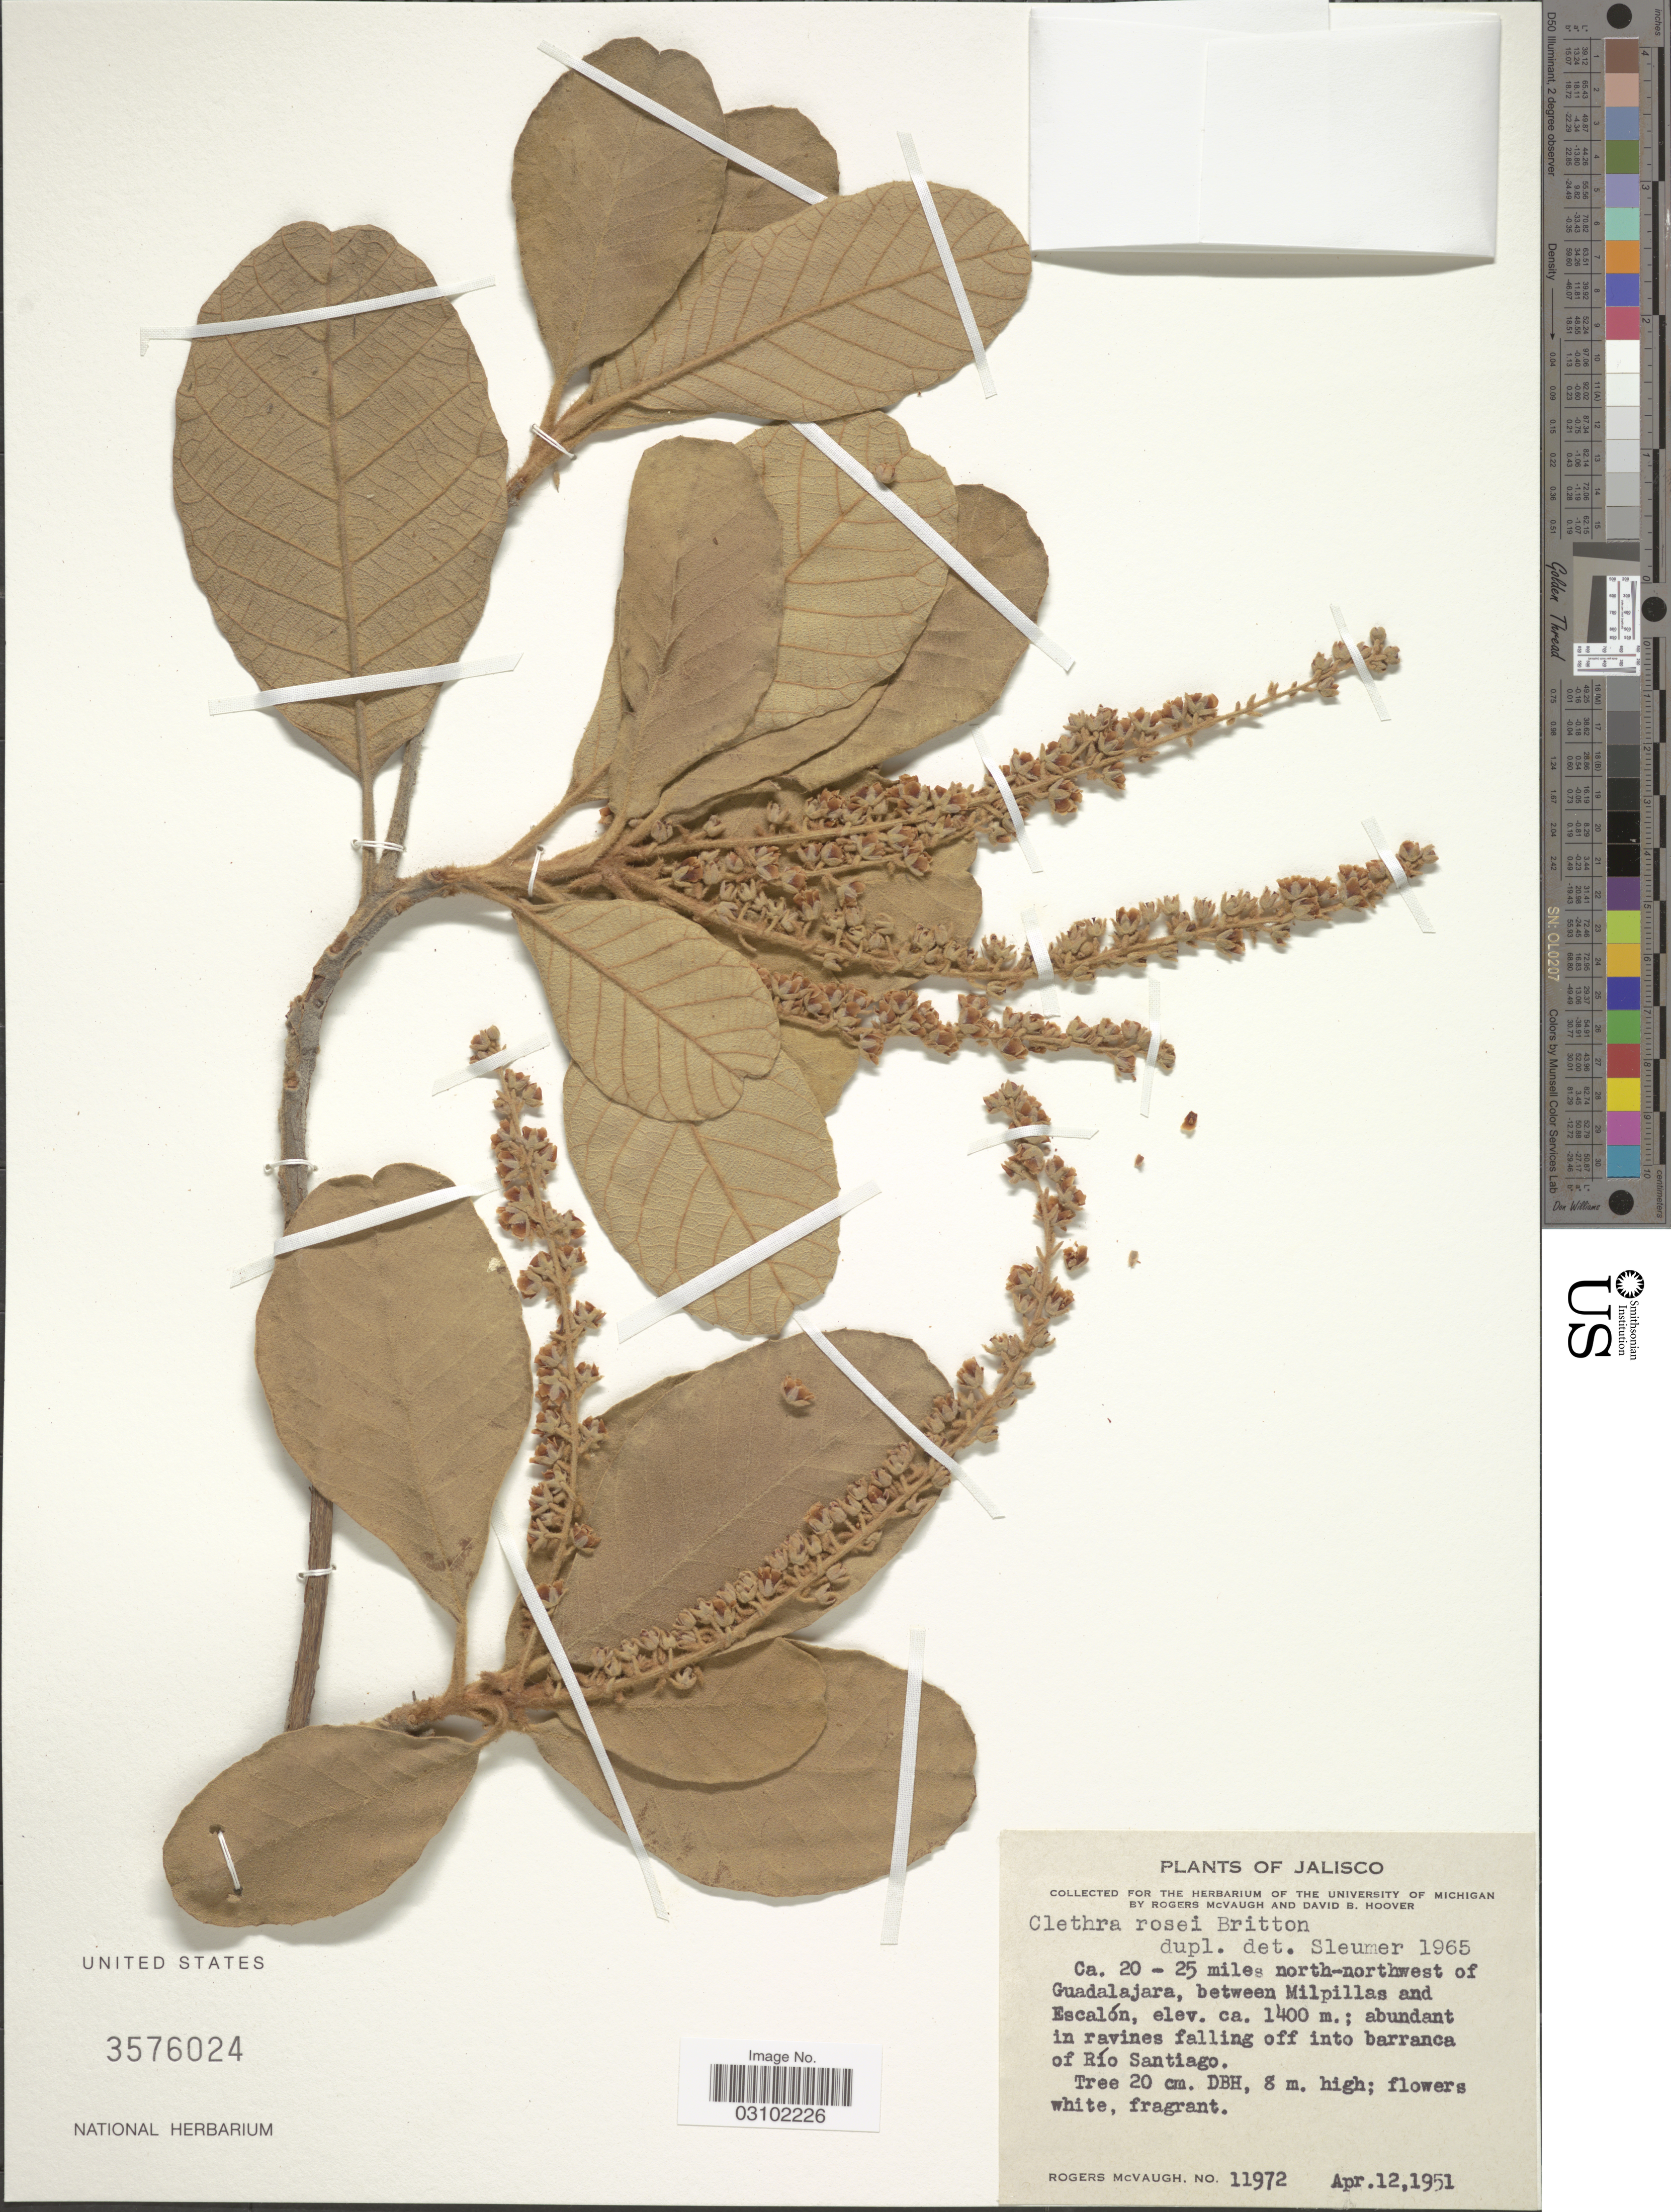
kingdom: Plantae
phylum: Tracheophyta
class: Magnoliopsida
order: Ericales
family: Clethraceae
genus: Clethra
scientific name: Clethra rosei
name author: Britton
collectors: R. McVaugh & D. B. Hoover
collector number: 11972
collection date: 1951-04-12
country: Mexico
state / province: Jalisco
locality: Ca. 20 - 25 miles north-northwest of Guadalajara, between Milpillas and Escalón, abundant in ravines falling off into barranca of Río Santiago.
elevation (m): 1400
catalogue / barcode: US 3576024